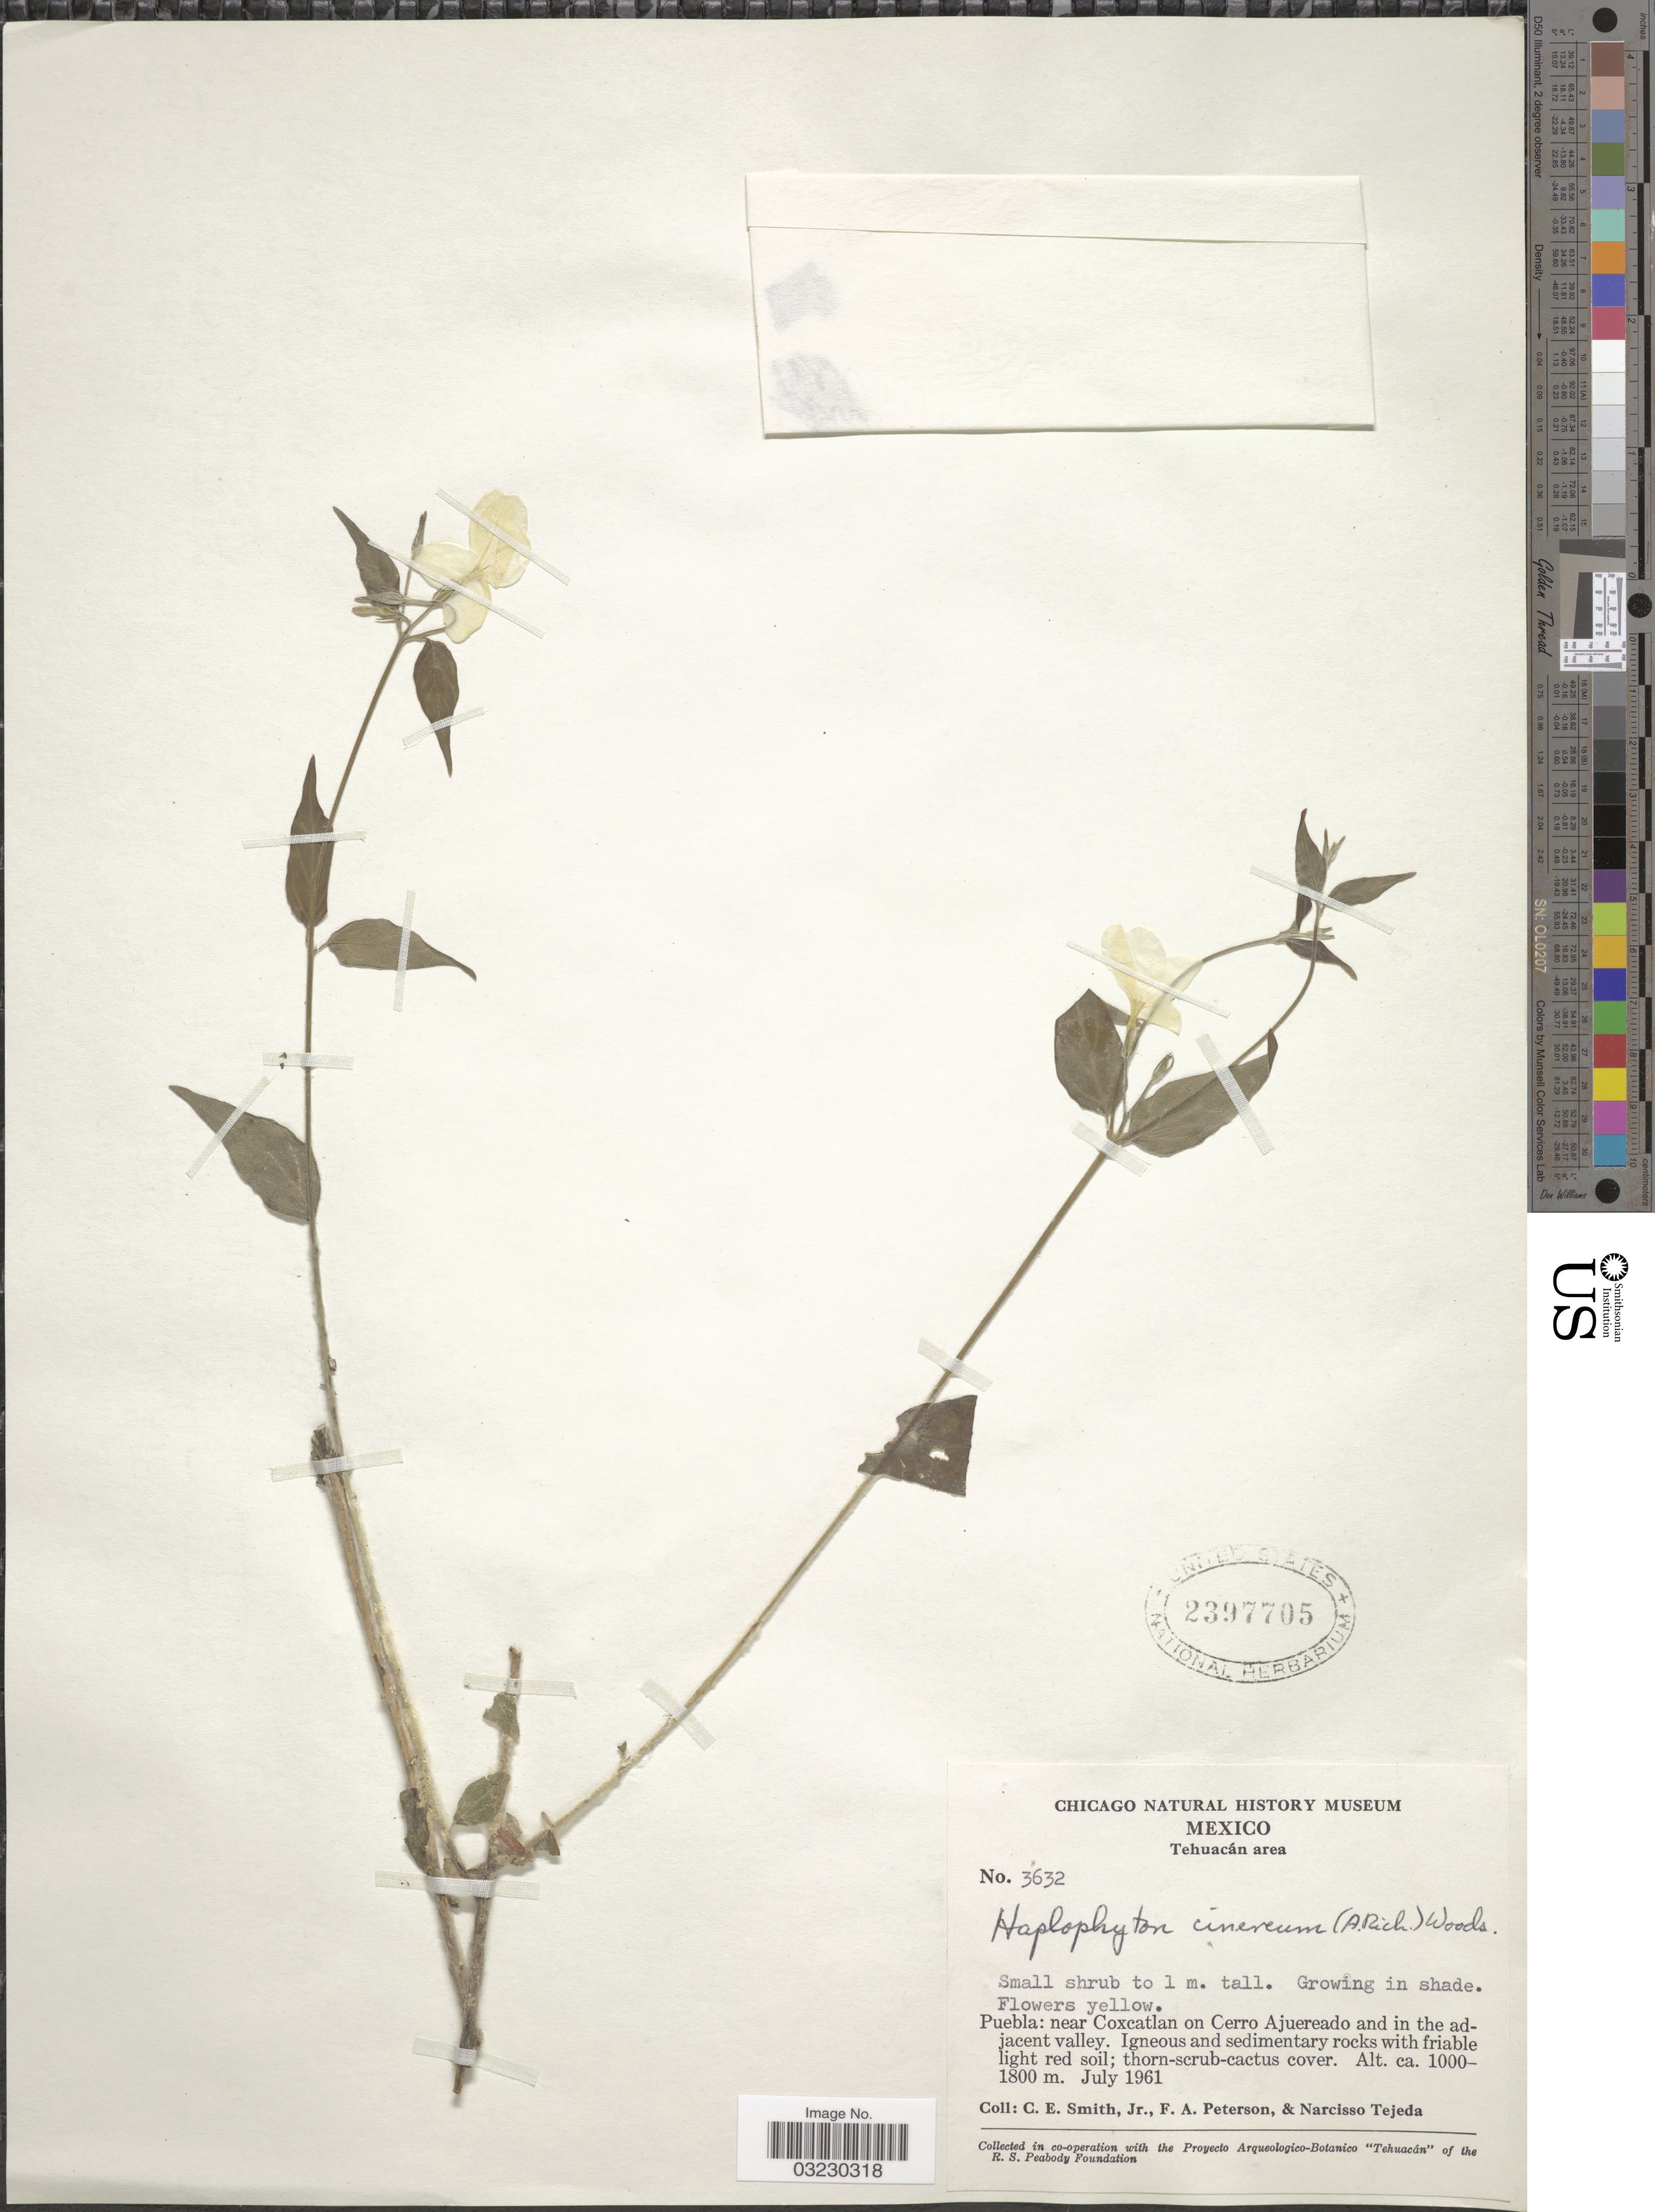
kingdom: Plantae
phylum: Tracheophyta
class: Magnoliopsida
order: Gentianales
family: Apocynaceae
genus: Haplophyton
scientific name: Haplophyton cinereum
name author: (A. Rich.) Woodson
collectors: C. E. Smith Jr., F. A. Peterson & N. Tejeda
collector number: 3632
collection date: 1961-07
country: Mexico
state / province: Puebla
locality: Tehuacán area. Near Coxcatlan on Cerro Ajuereado and in the adjacent valley.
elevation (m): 1000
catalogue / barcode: US 2397705